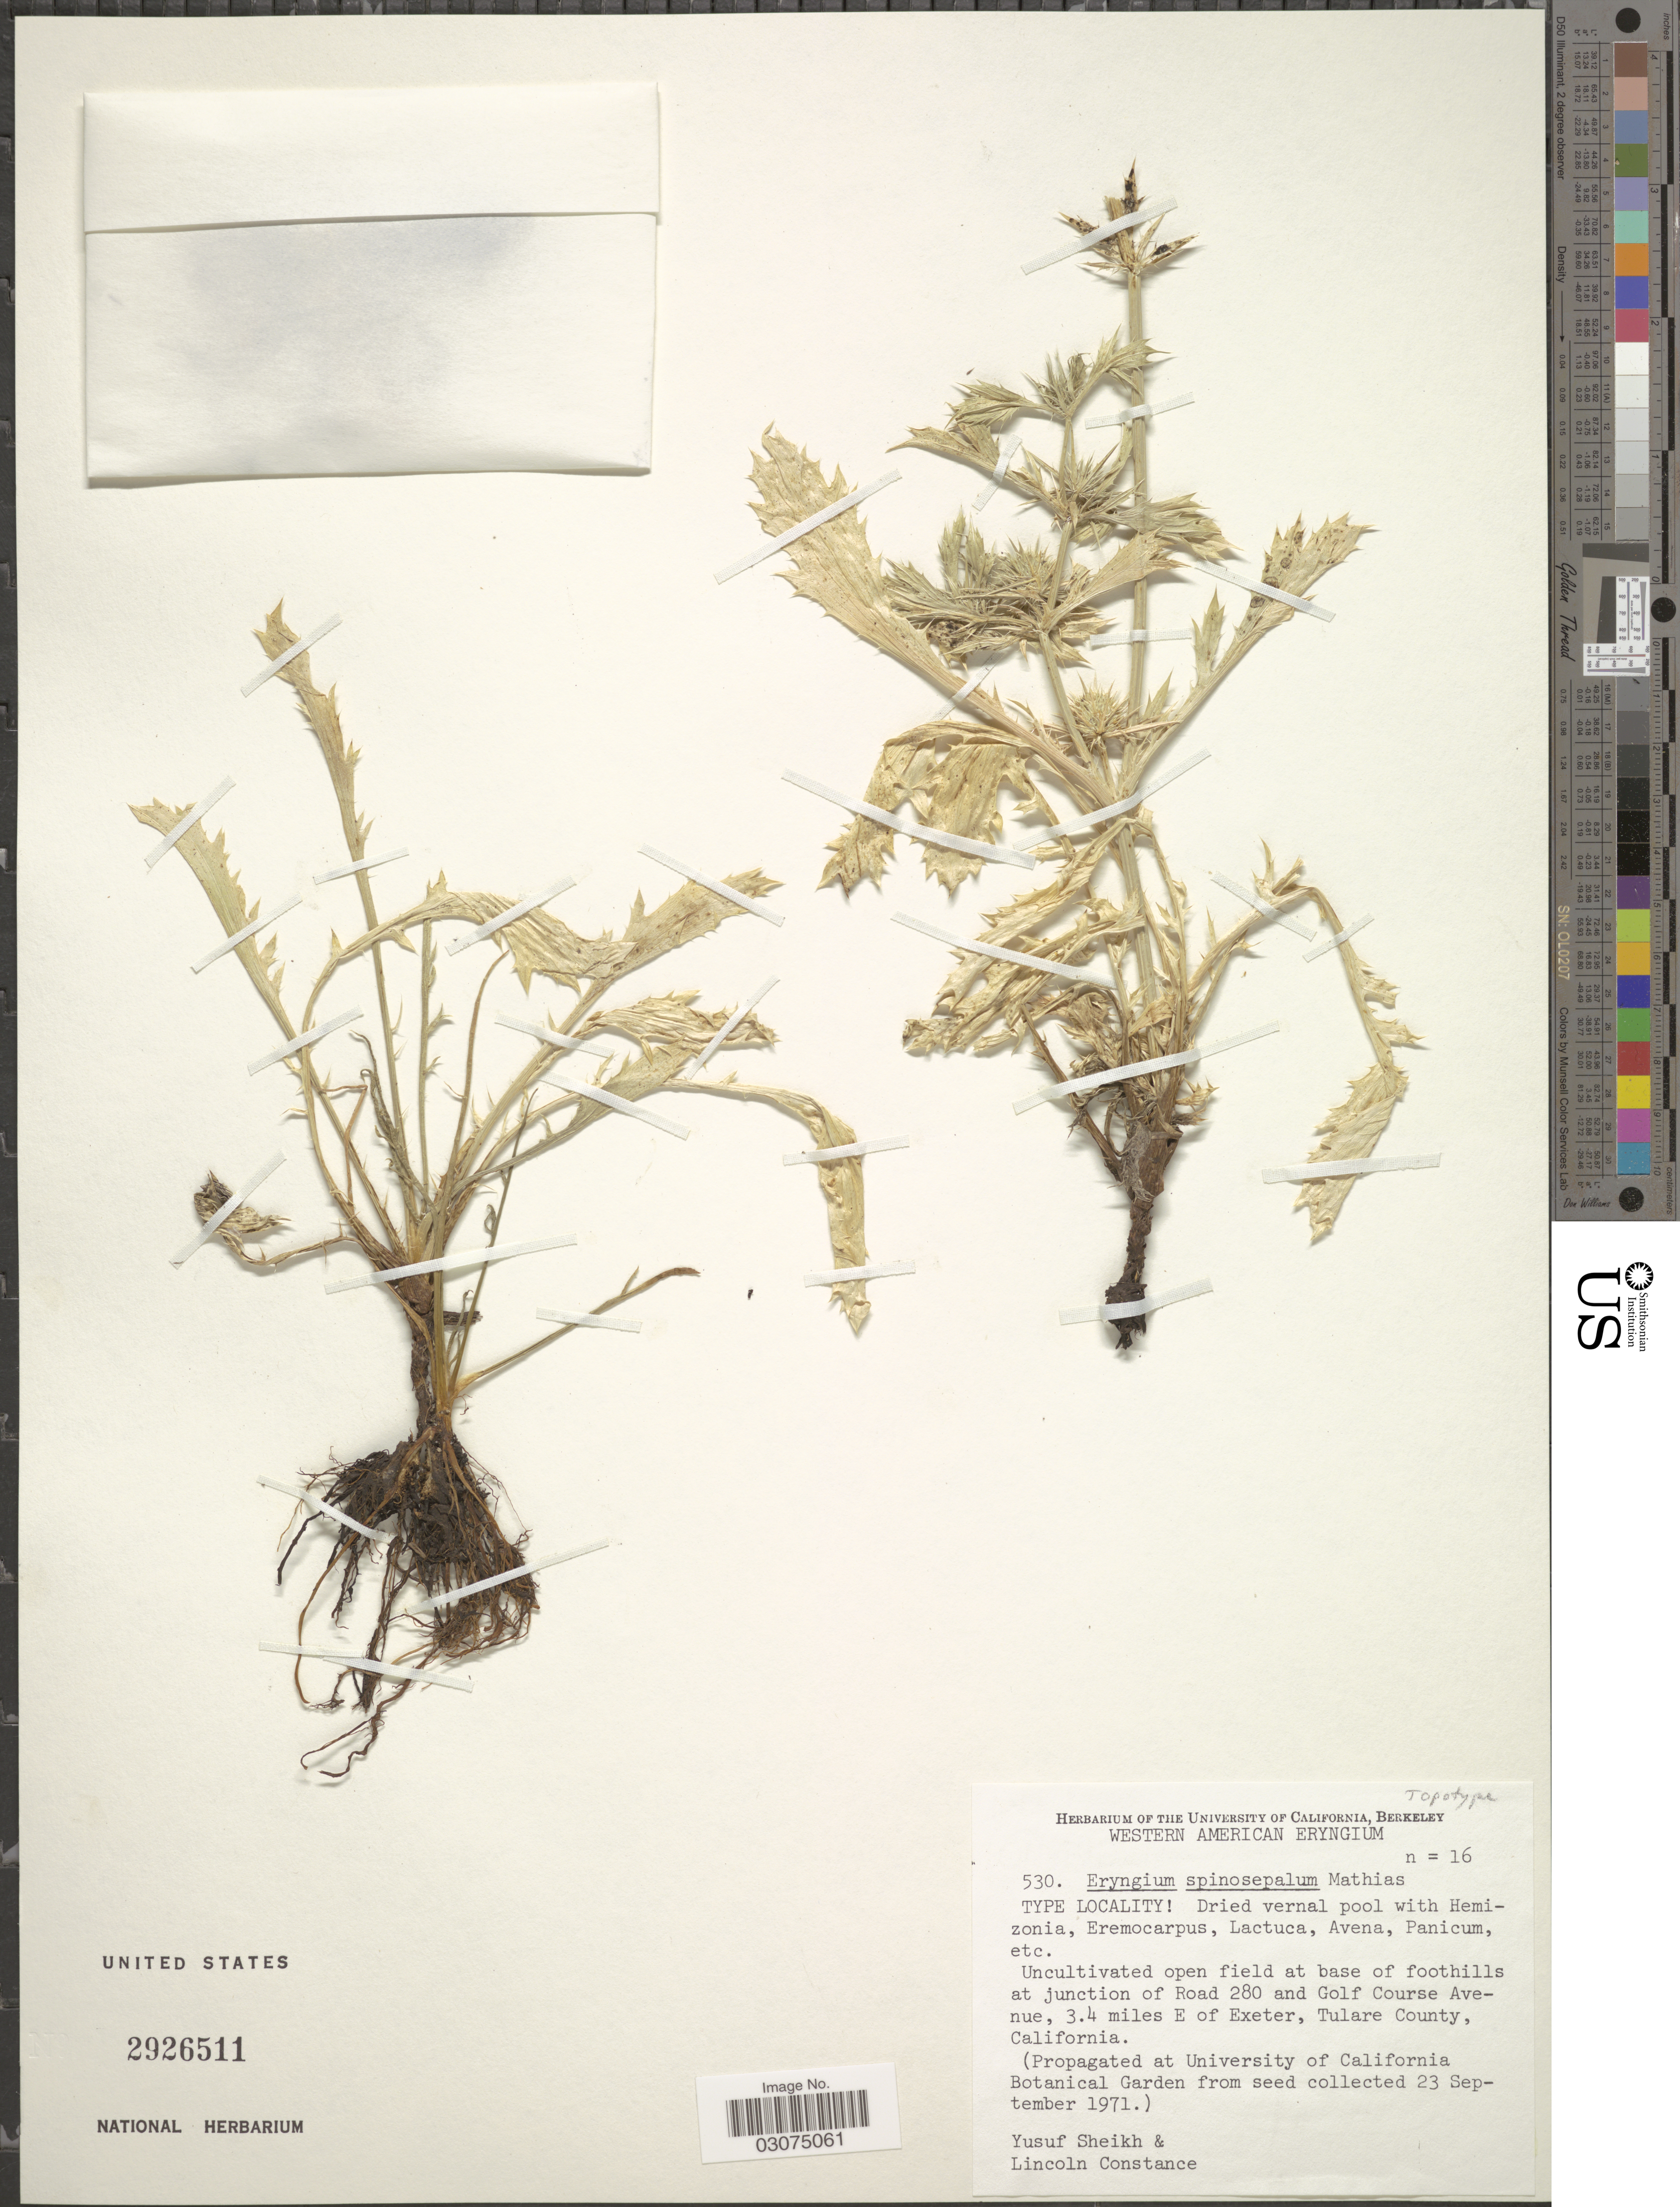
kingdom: Plantae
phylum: Tracheophyta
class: Magnoliopsida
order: Apiales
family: Apiaceae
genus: Eryngium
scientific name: Eryngium spinosepalum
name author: Mathias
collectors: University of California - Berkeley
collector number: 530?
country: United States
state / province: California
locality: University of California Botanical Garden.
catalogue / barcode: US 2926511